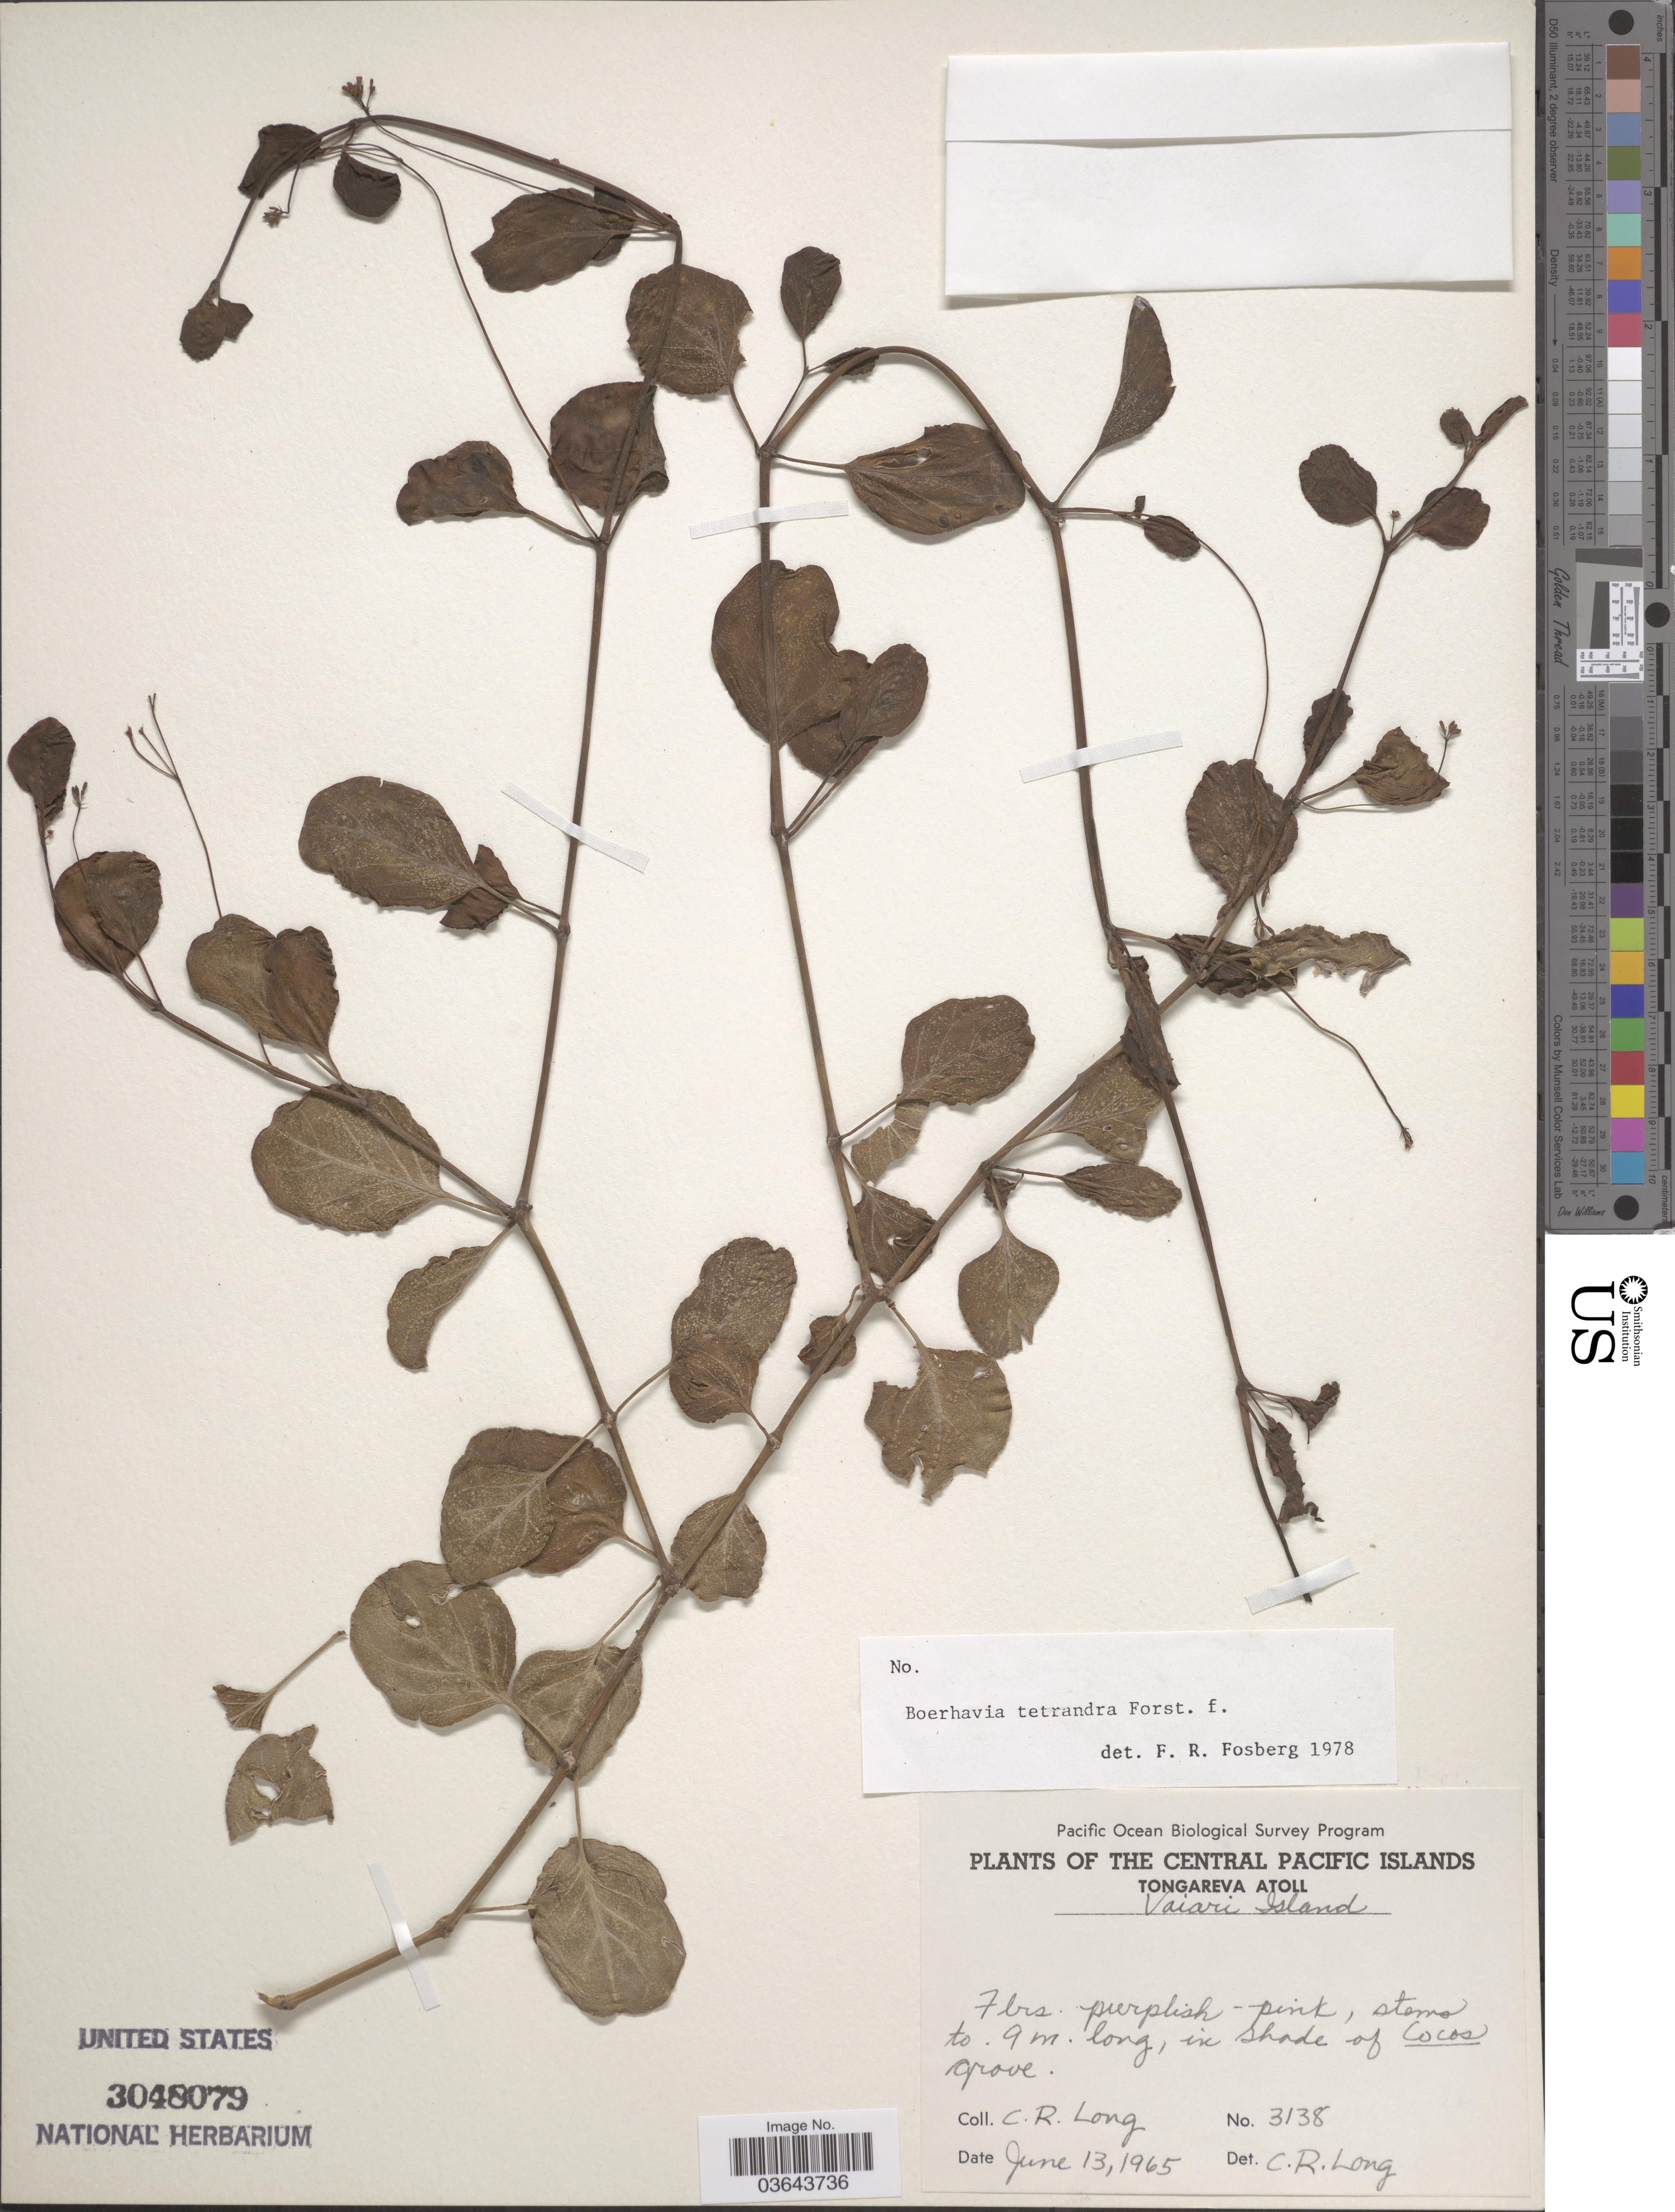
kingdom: Plantae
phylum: Tracheophyta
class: Magnoliopsida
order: Caryophyllales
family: Nyctaginaceae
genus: Boerhavia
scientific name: Boerhavia tetrandra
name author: G. Forst.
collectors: C. R. Long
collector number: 3138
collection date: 1965-06-13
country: Cook Islands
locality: The Central Pacific Islands. Tongareva Atoll. Vaiari Island.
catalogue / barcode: US 3048079